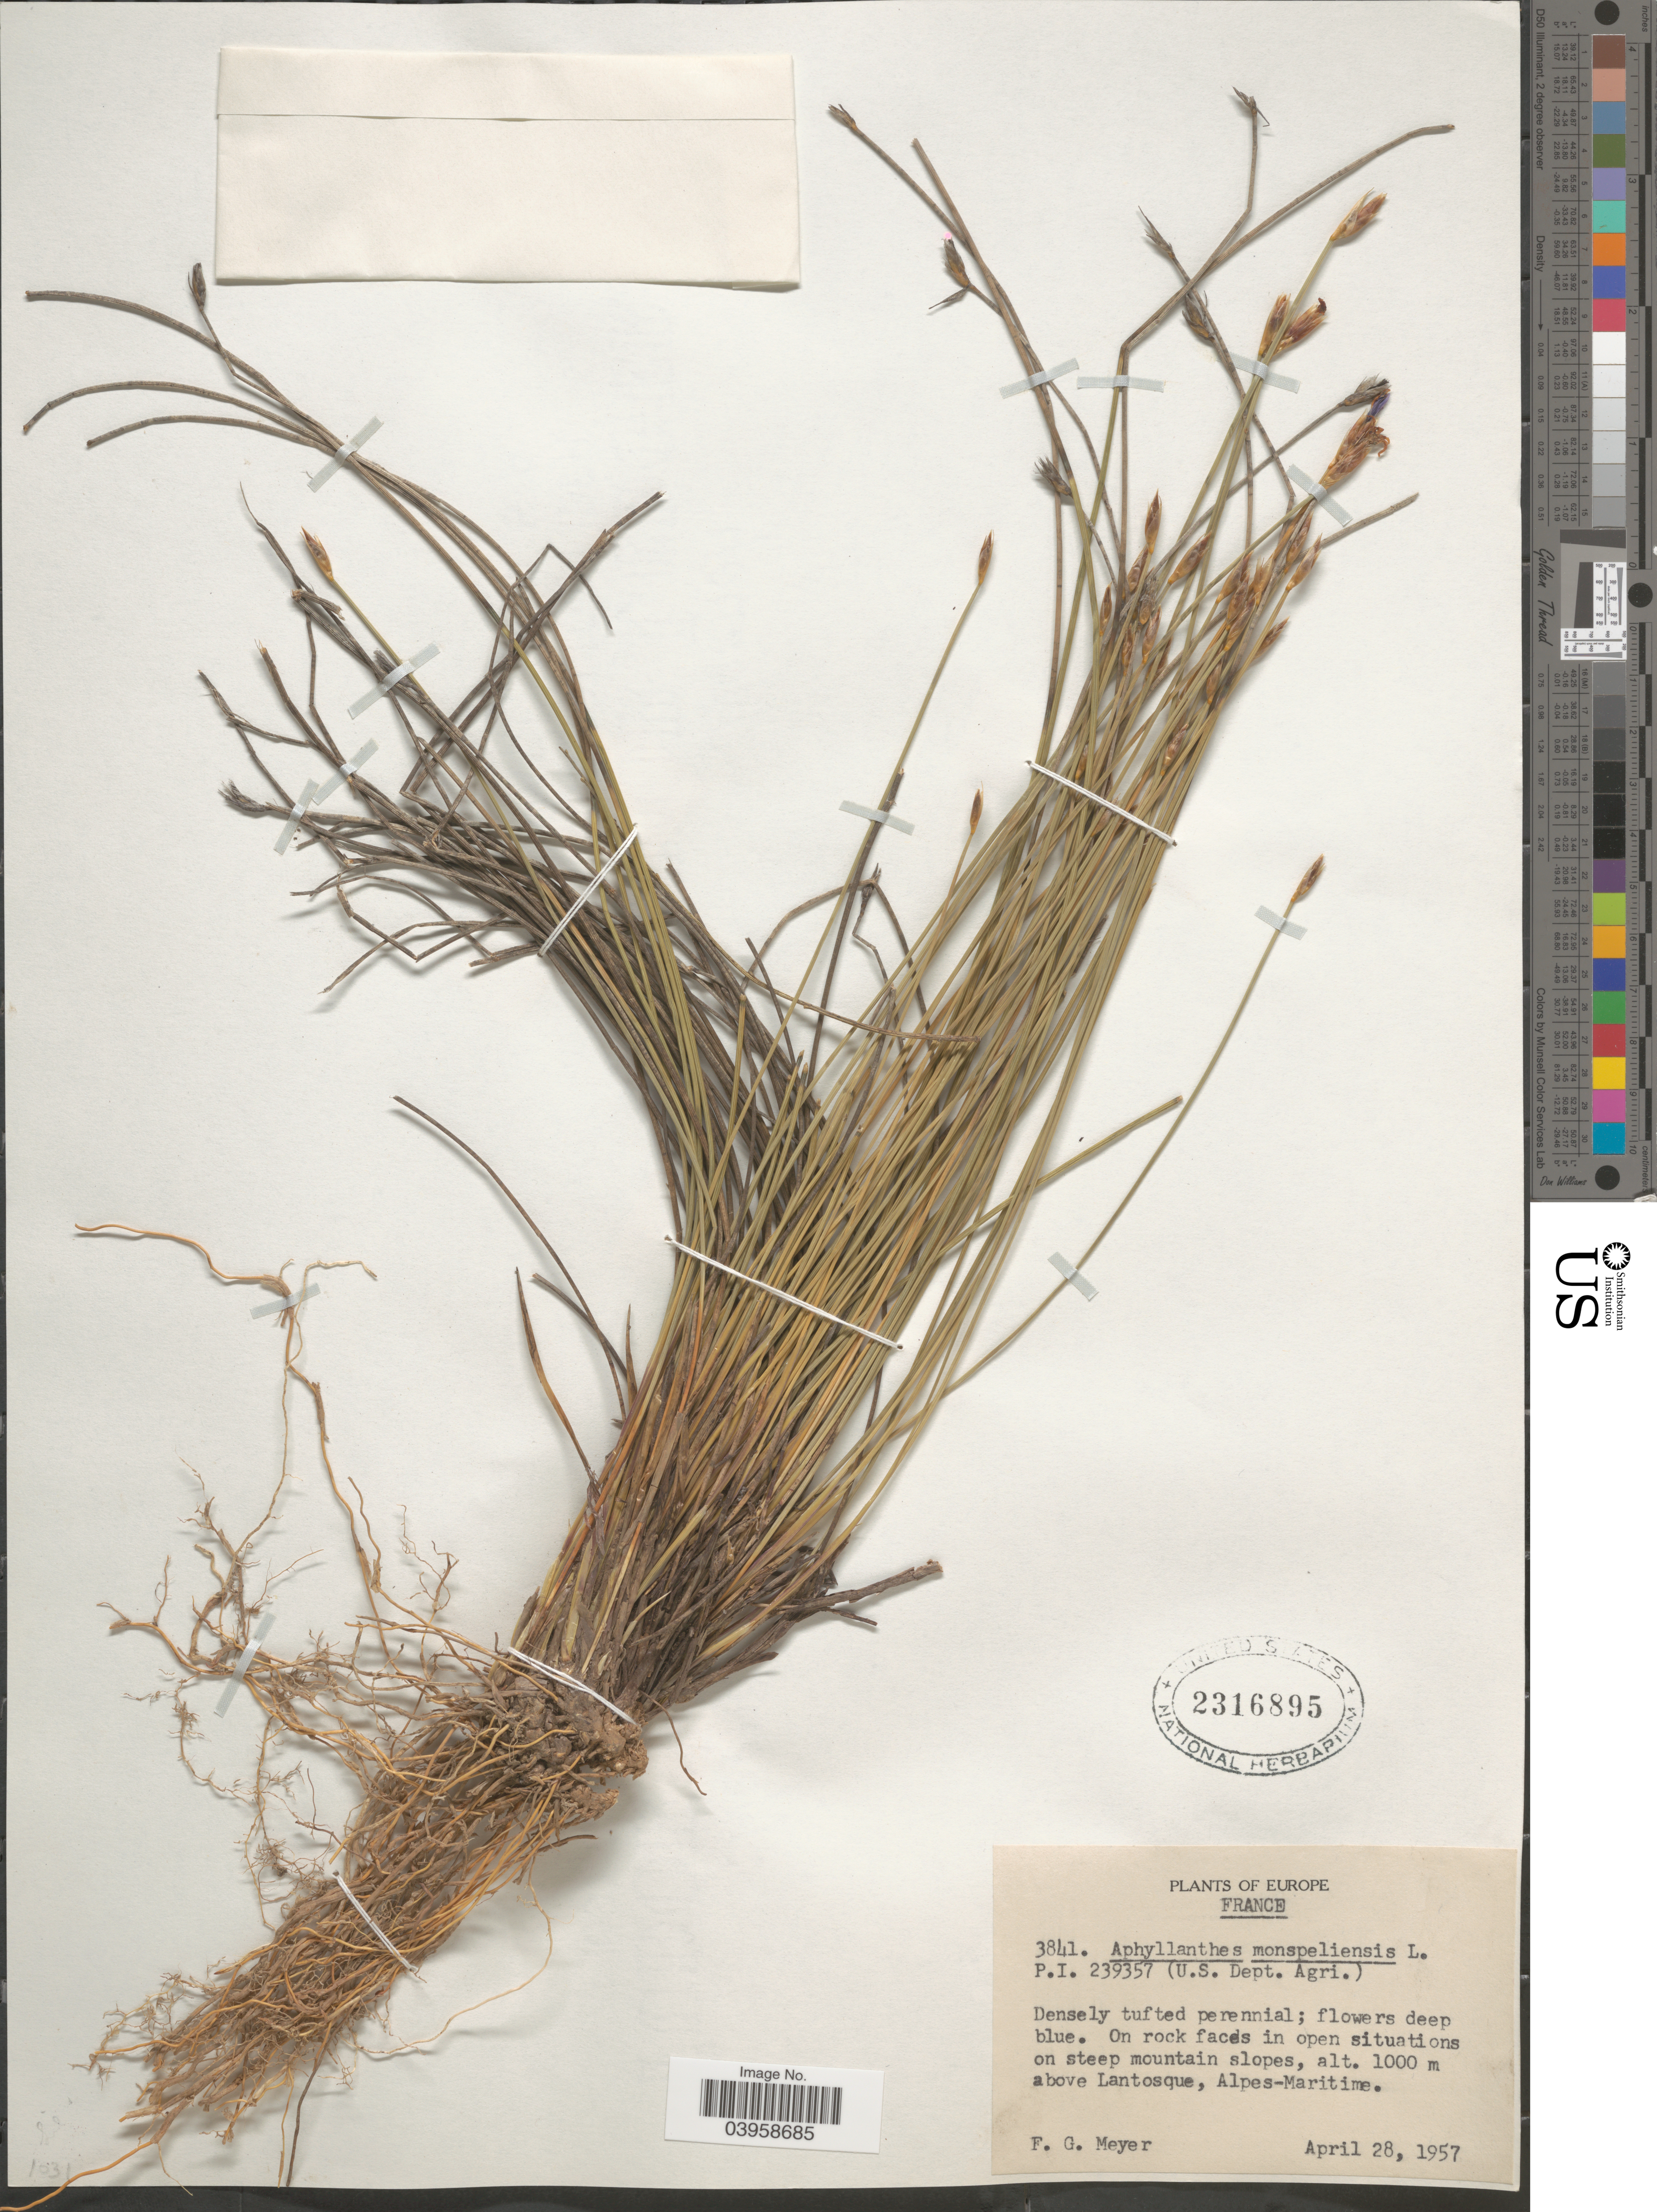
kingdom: Plantae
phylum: Tracheophyta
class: Liliopsida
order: Asparagales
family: Asparagaceae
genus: Aphyllanthes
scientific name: Aphyllanthes monspeliensis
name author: L.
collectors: F. G. Meyer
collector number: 3841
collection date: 1957-04-28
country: France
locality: On rock faces in open situations on steep mountain slopes, above Lantosque, Alpes-Maritime.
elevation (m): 1000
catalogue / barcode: US 2316895